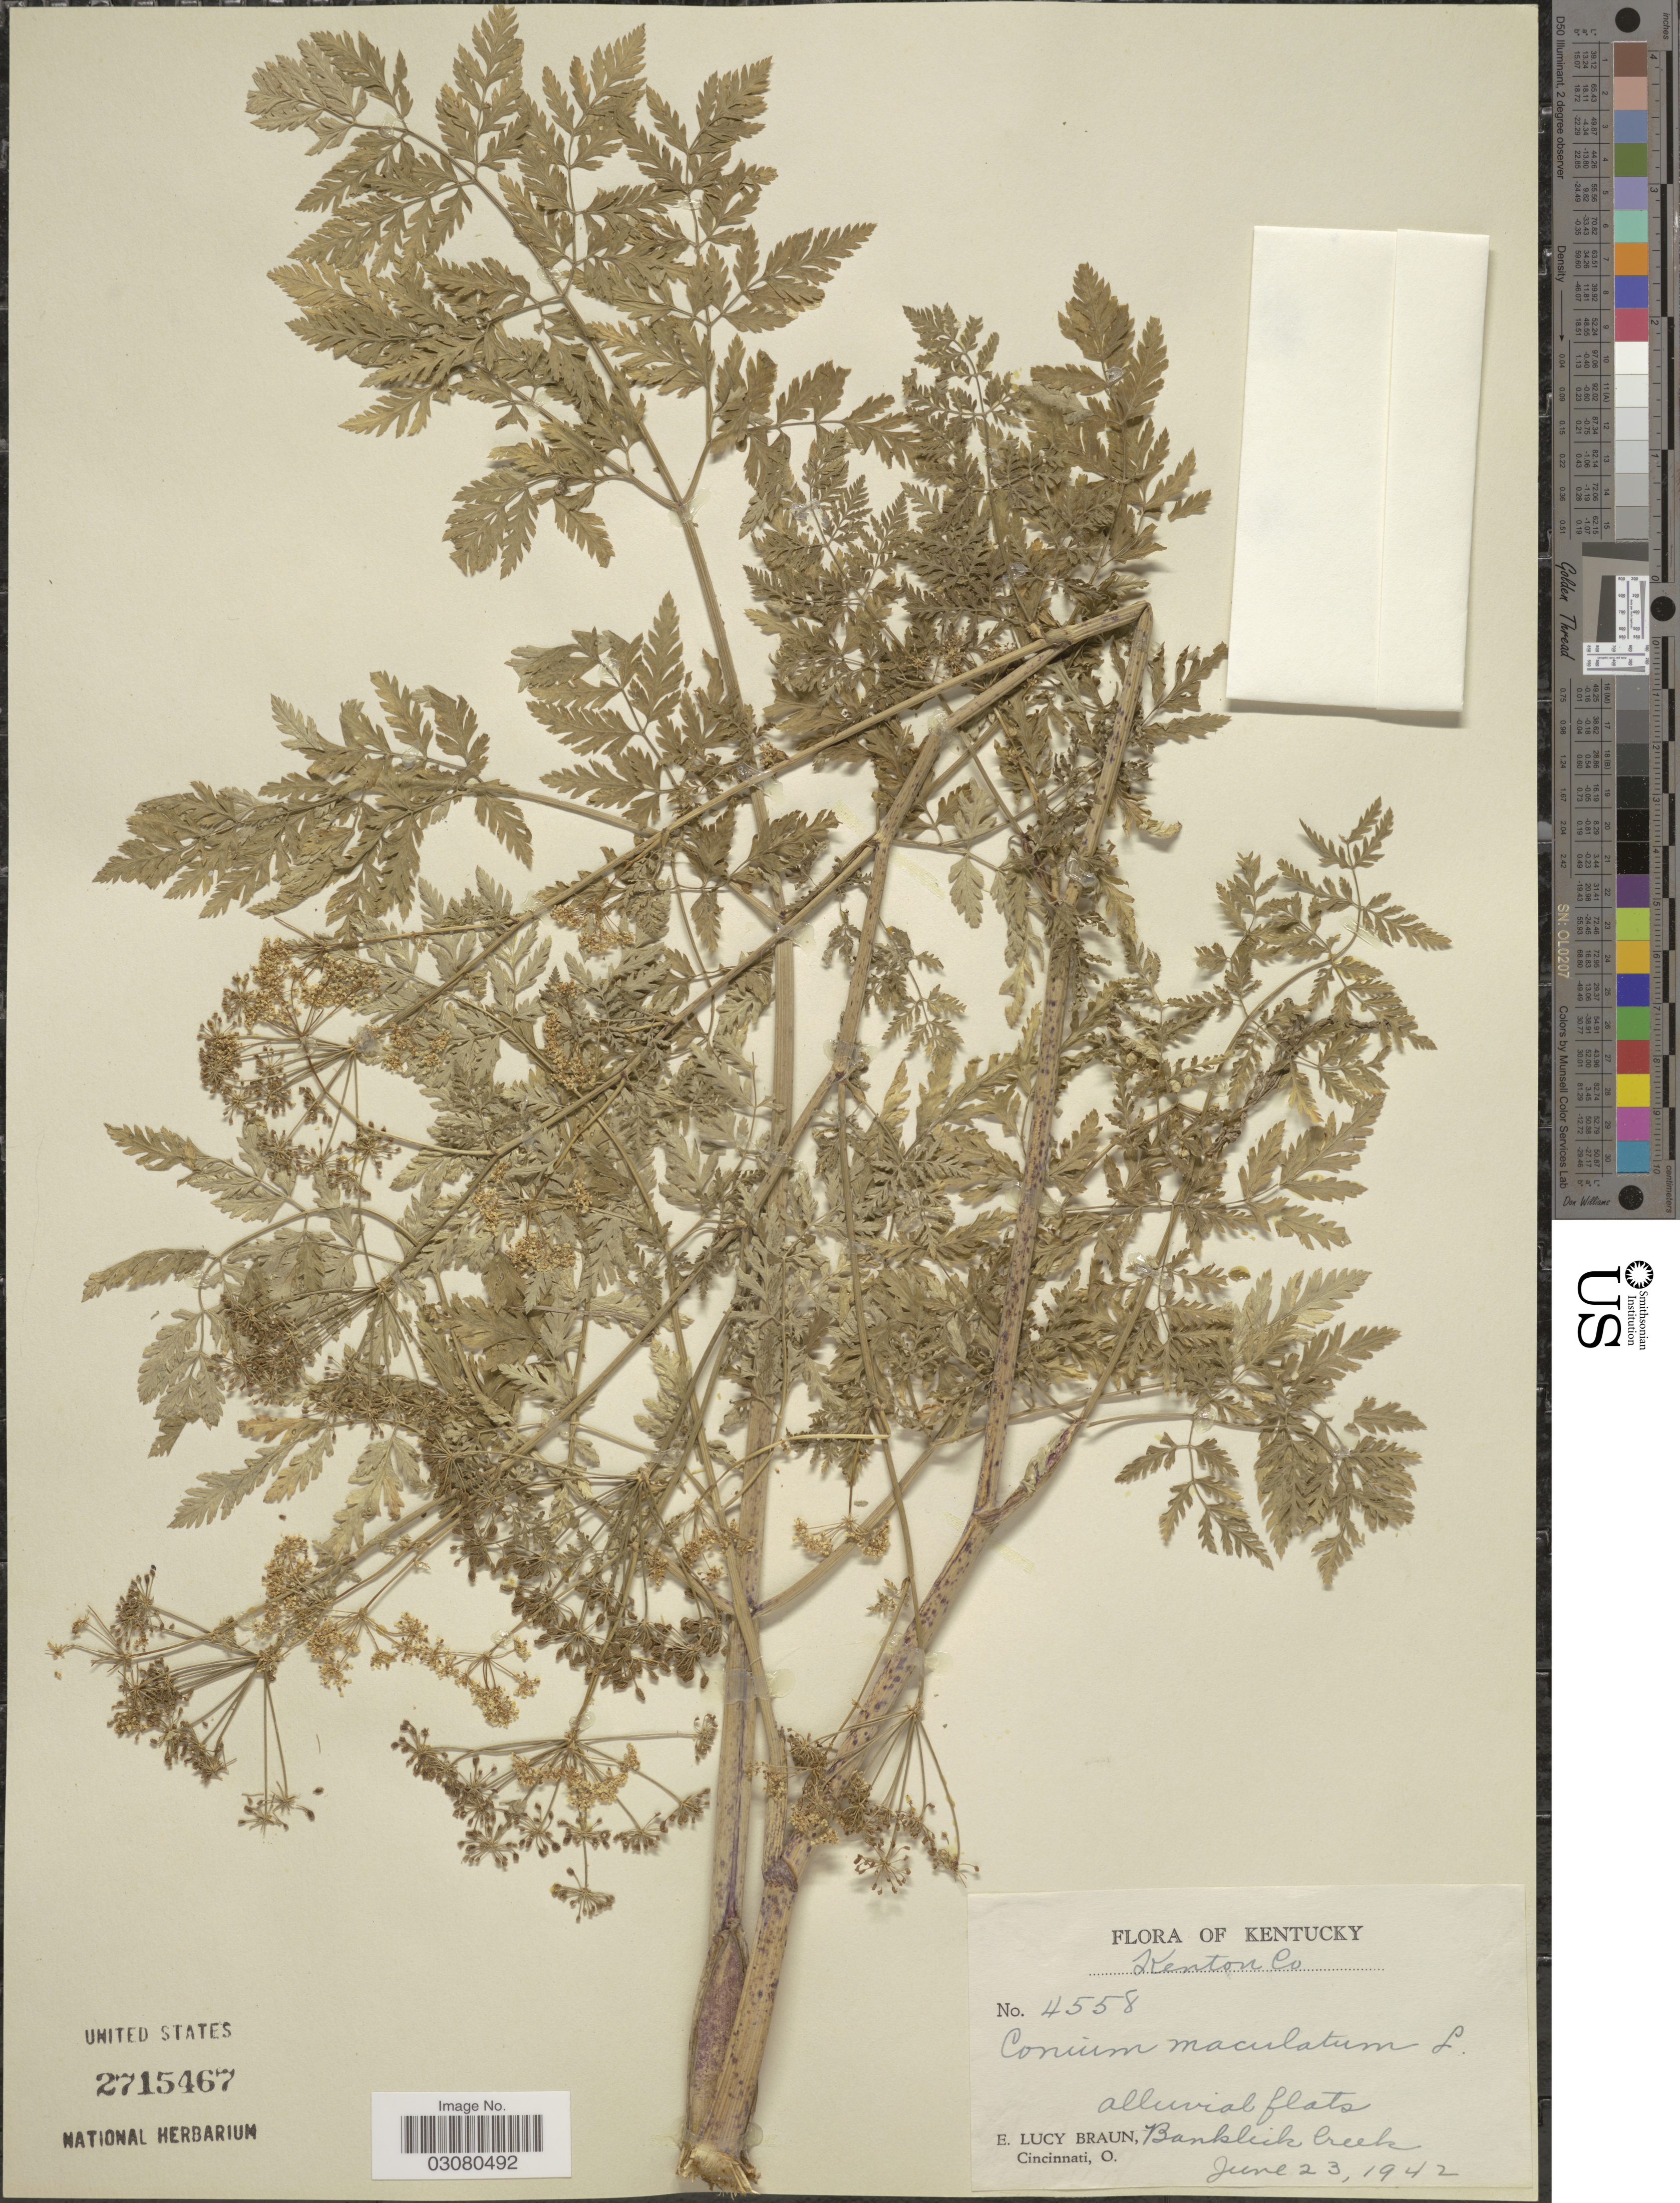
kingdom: Plantae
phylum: Tracheophyta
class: Magnoliopsida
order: Apiales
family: Apiaceae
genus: Conium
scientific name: Conium maculatum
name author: L.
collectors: E. L. Braun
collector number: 4558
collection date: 1942-06-23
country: United States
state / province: Kentucky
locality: Kenton Co. Banklick Creek.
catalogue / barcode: US 2715467